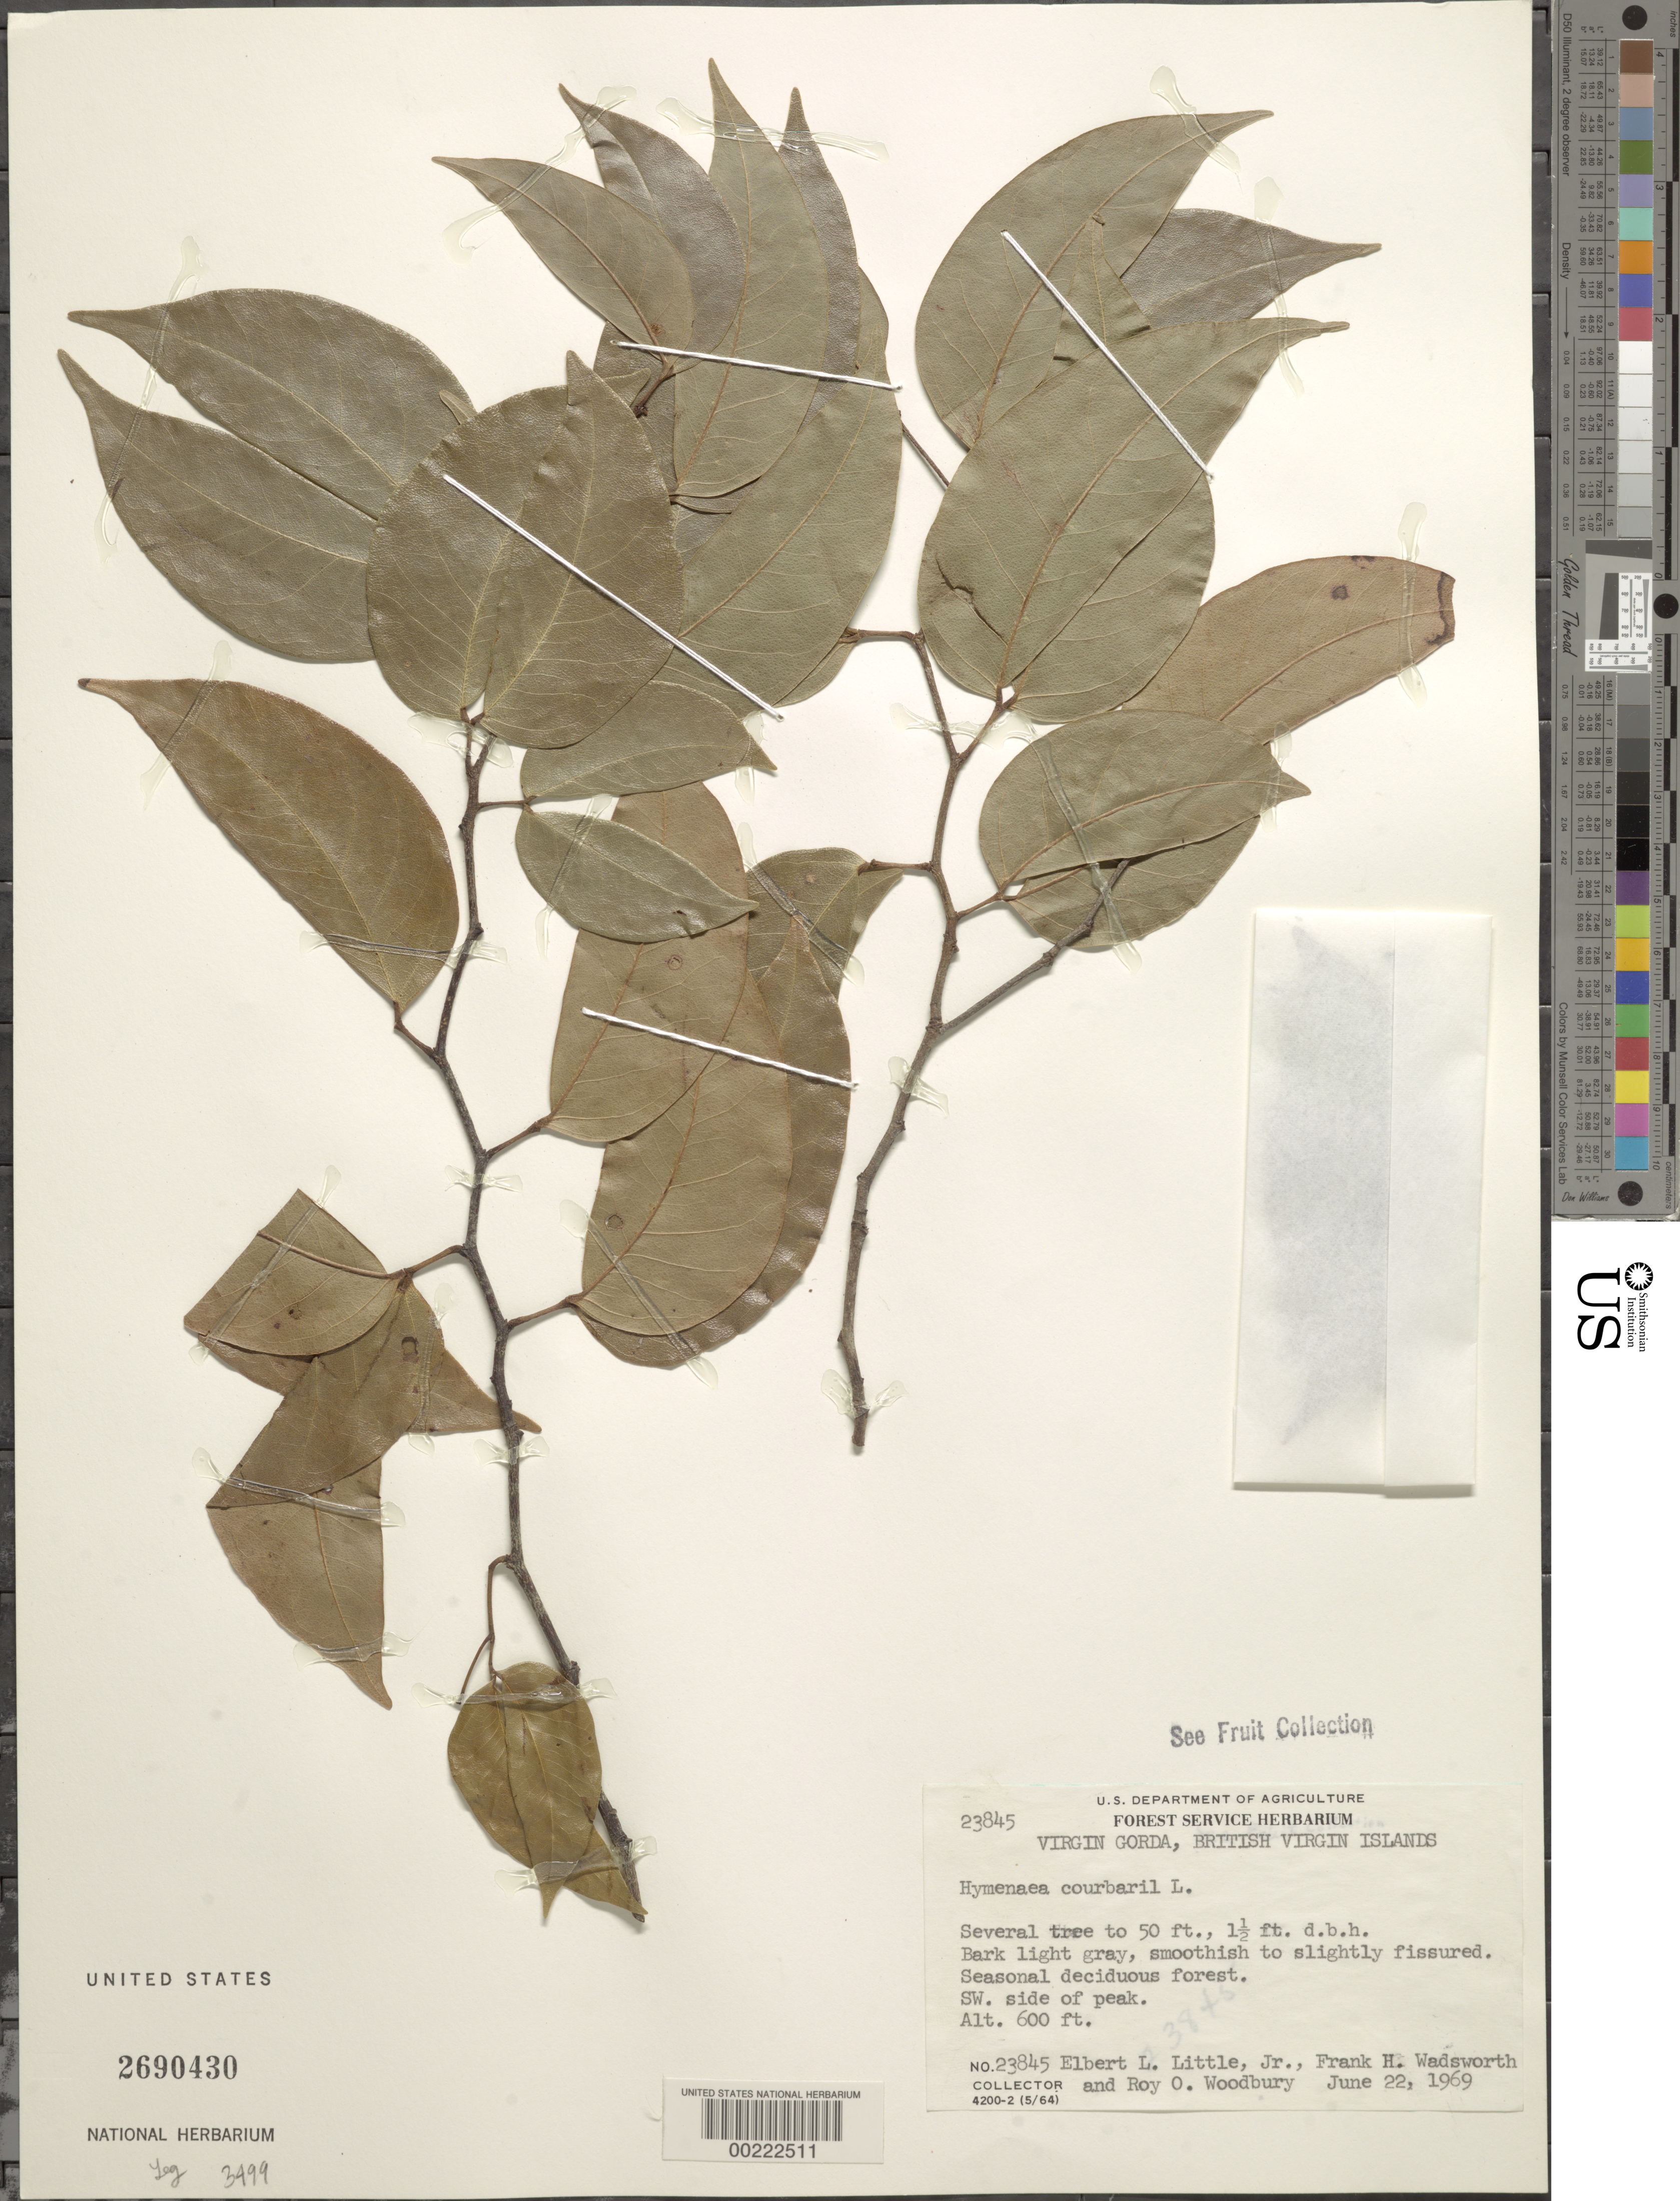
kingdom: Plantae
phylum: Tracheophyta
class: Magnoliopsida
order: Fabales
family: Fabaceae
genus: Hymenaea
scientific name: Hymenaea courbaril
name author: L.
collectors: E. L. Little, F. Wadsworth & R. O. Woodbury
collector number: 23845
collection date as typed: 22 Jun 1969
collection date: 1969-06-22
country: British Virgin Islands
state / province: Virgin Gorda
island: Virgin Gorda Island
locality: Virgin gorda peak, sw side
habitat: Seasonal deciduous forest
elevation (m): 650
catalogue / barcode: US 2690430